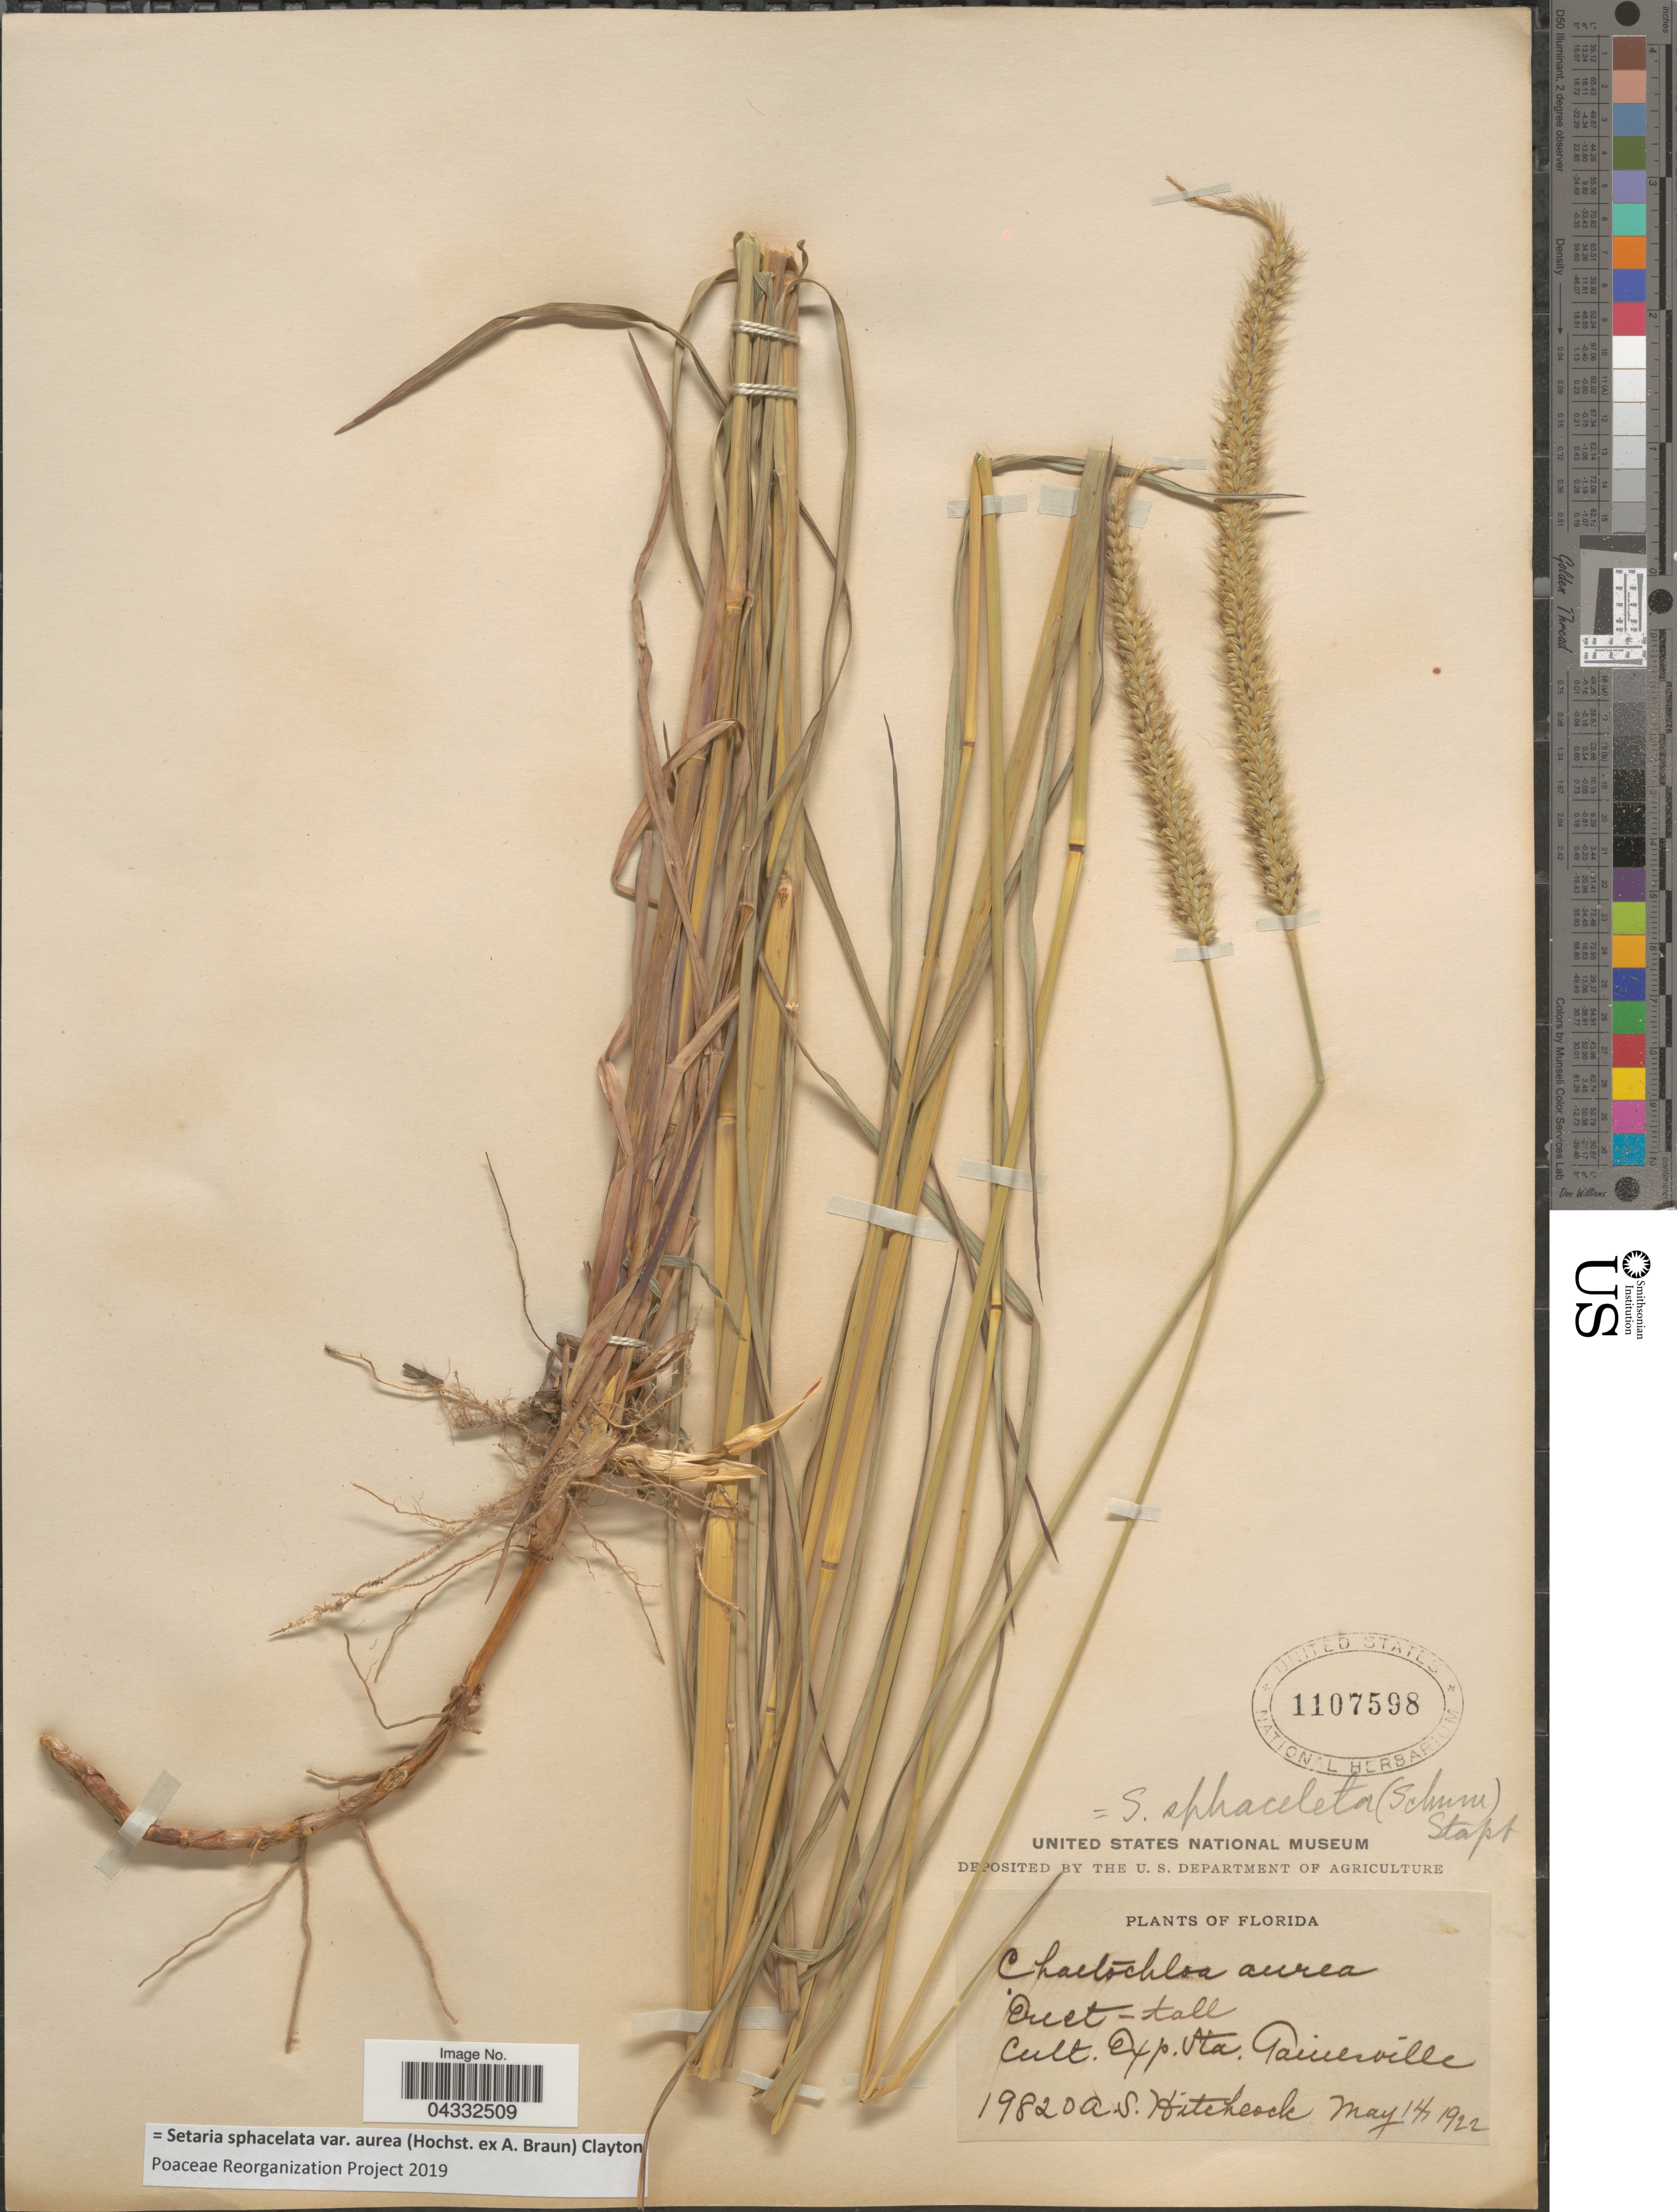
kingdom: Plantae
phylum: Tracheophyta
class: Liliopsida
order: Poales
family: Poaceae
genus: Setaria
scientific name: Setaria sphacelata var. aurea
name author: (Hochst. ex A. Braun) Clayton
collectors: A. S. Hitchcock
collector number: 19820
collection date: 1922-05-14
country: United States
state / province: Florida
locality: Cult. Exp. Sta. Gainesville.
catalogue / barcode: US 1107598